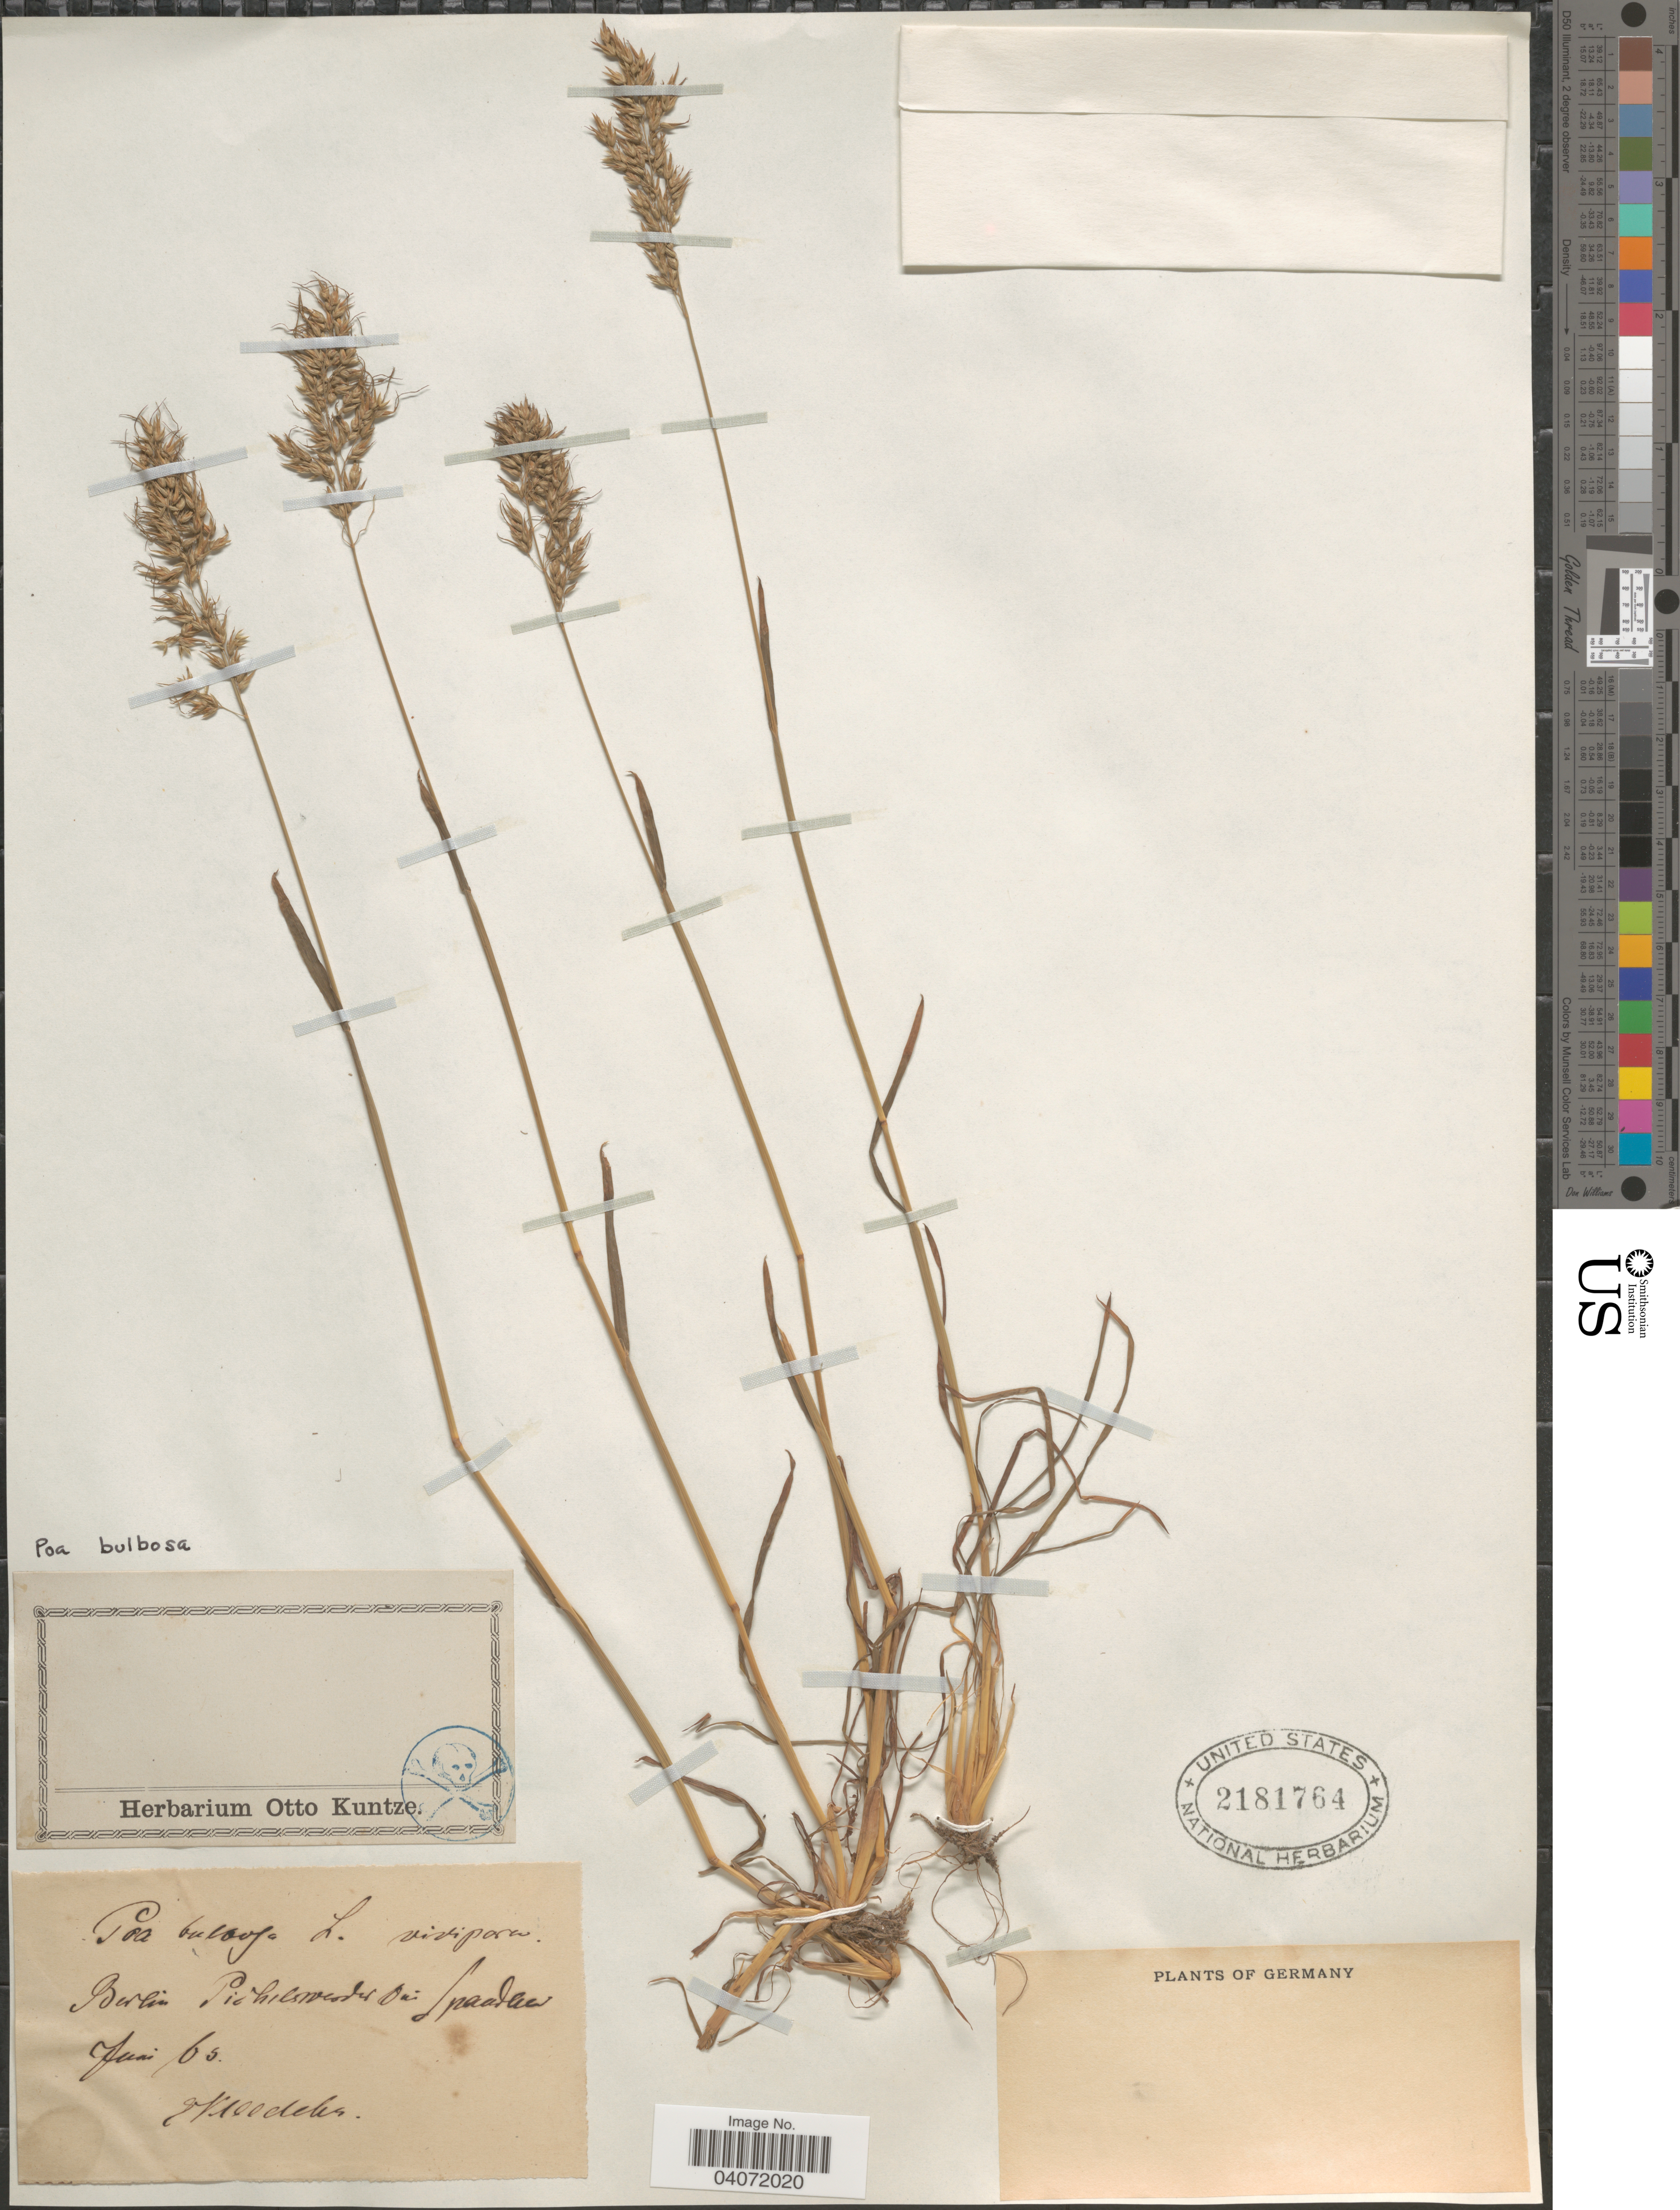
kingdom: Plantae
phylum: Tracheophyta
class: Liliopsida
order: Poales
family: Poaceae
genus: Poa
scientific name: Poa bulbosa subsp. bulbosa var. vivipara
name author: Koeler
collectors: Ervedeles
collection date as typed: Transcribed d/m/y: /6/65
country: Germany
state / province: Berlin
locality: Pichilsvesder Oxi Spadaa. [interpreted]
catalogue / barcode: US 2181764